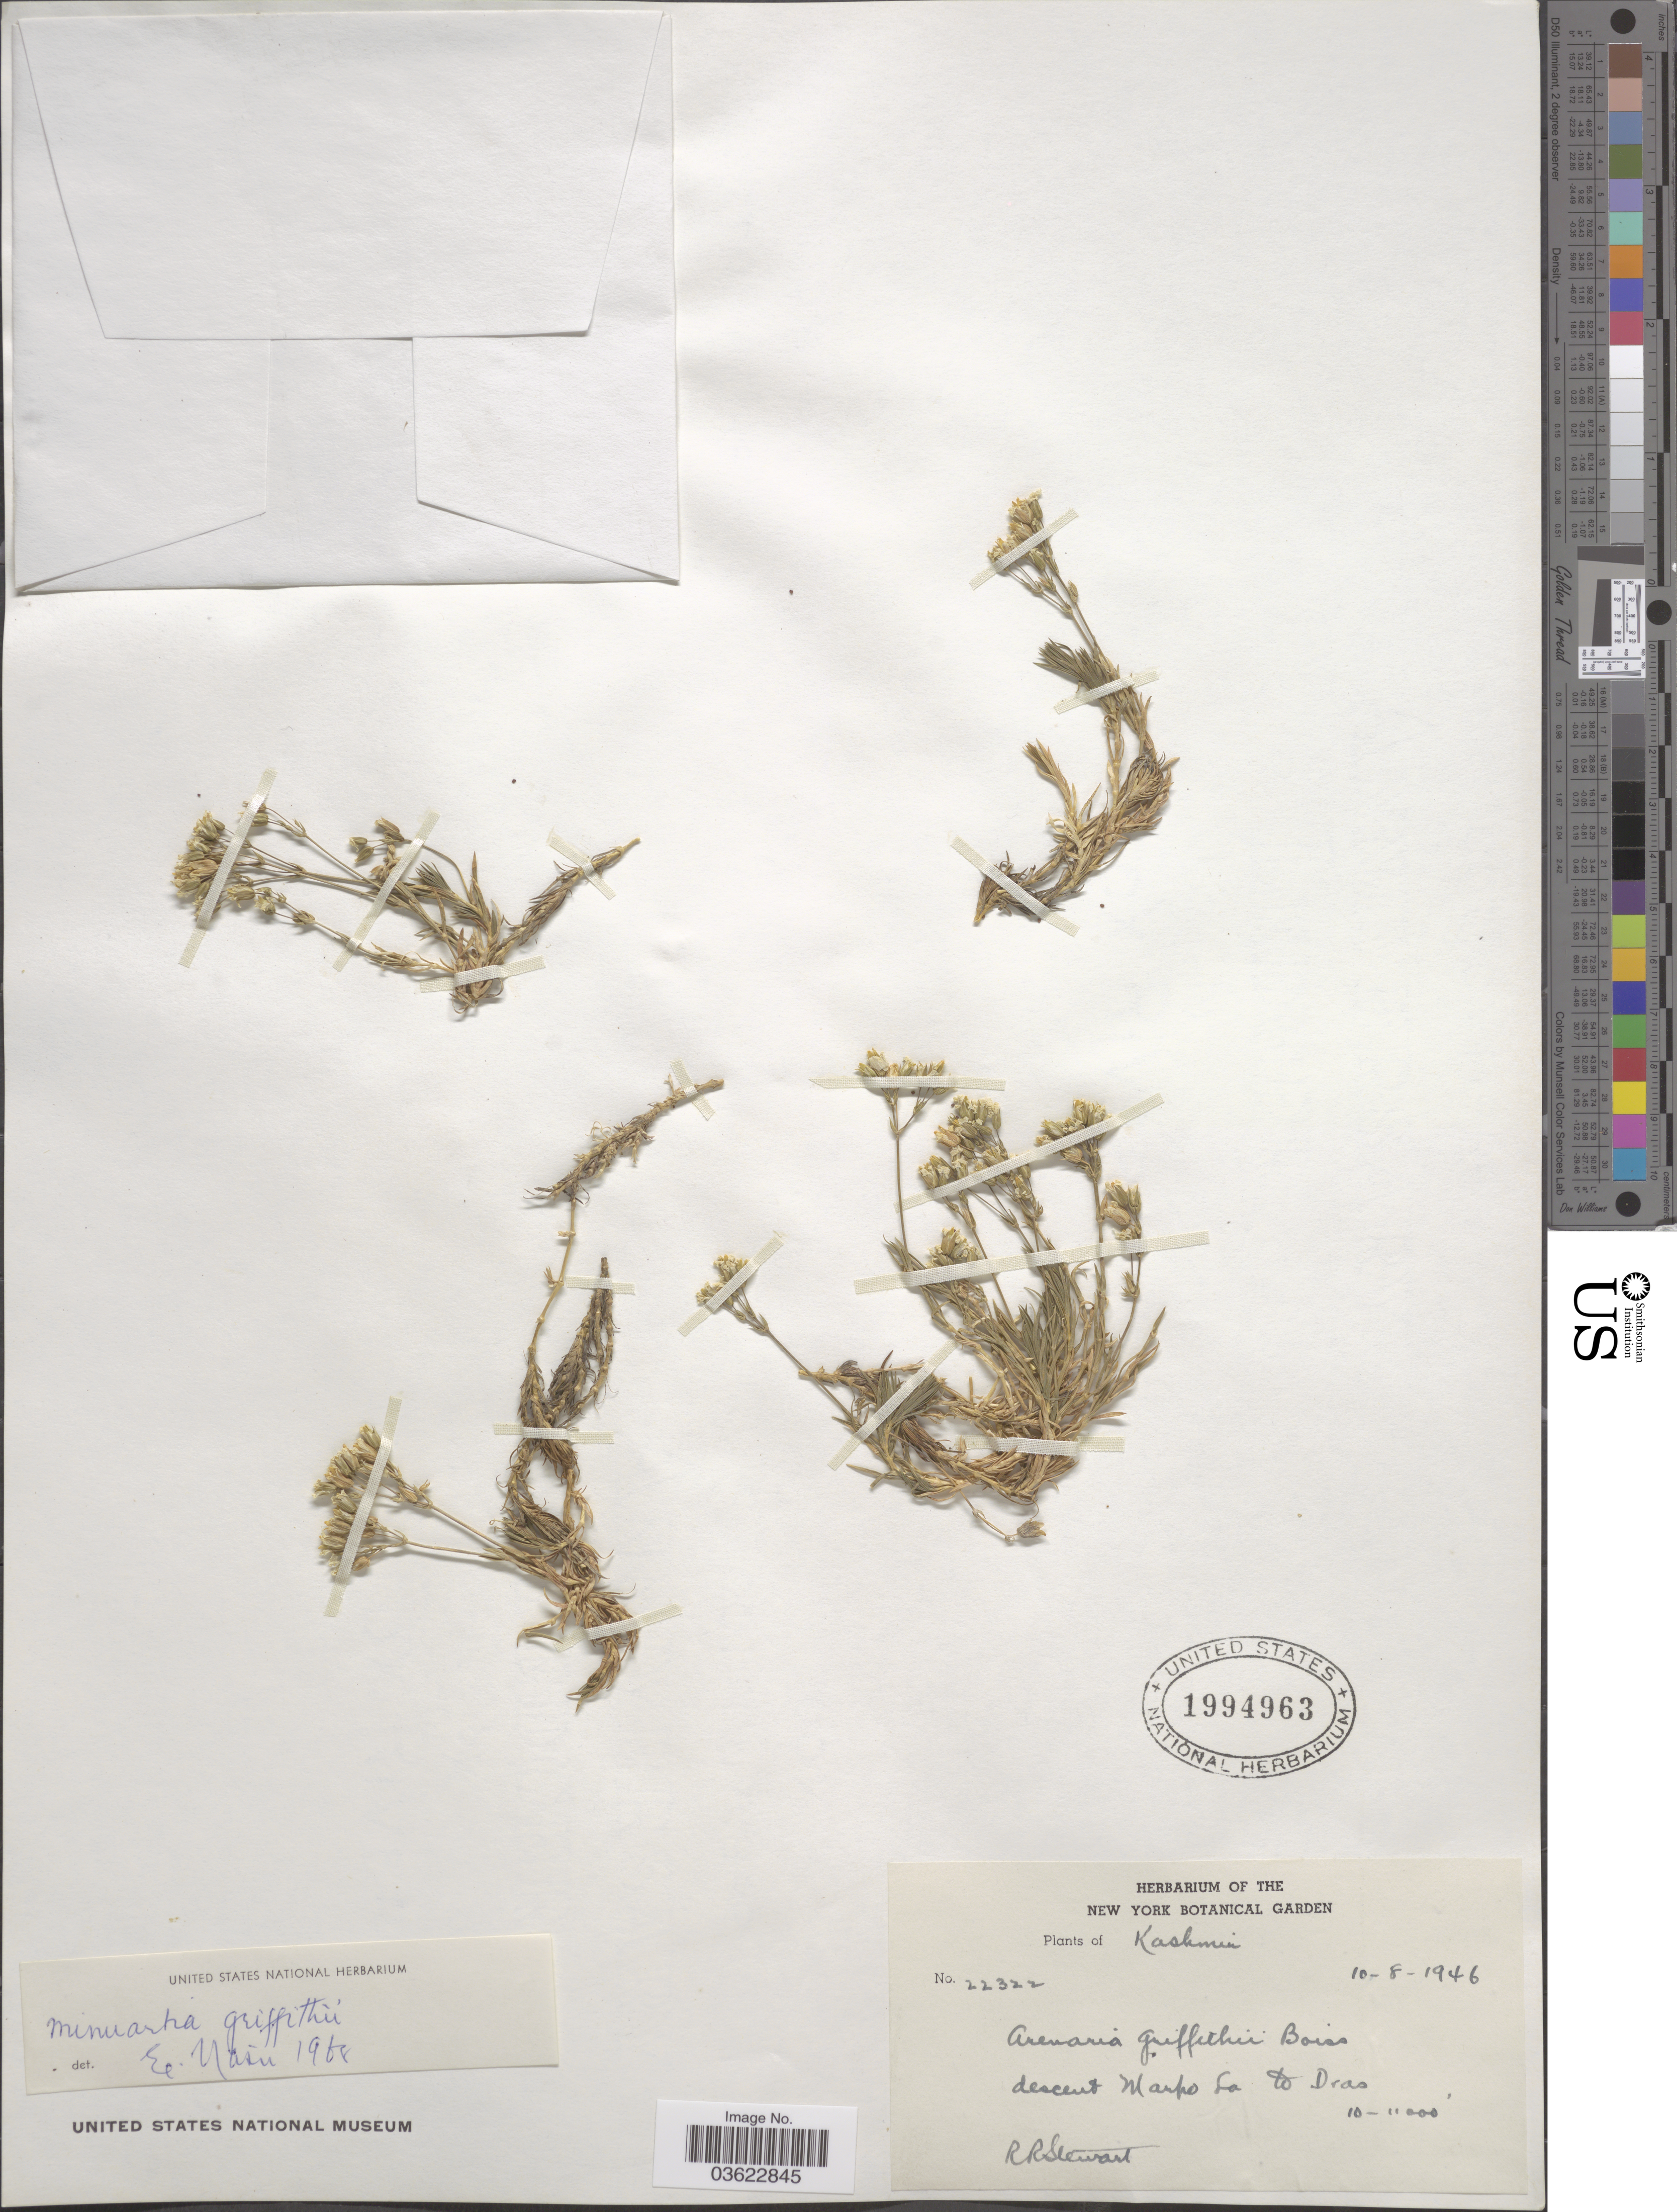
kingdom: Plantae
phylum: Tracheophyta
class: Magnoliopsida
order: Caryophyllales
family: Caryophyllaceae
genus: Eremogone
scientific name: Eremogone griffithii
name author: (Boiss.) Ikonn.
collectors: R. Stewart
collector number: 22322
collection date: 1946-08-10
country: India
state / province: Jammu and Kashmir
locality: Kashmir. Descent Marpo La to Dras.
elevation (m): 3048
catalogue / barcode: US 1994963